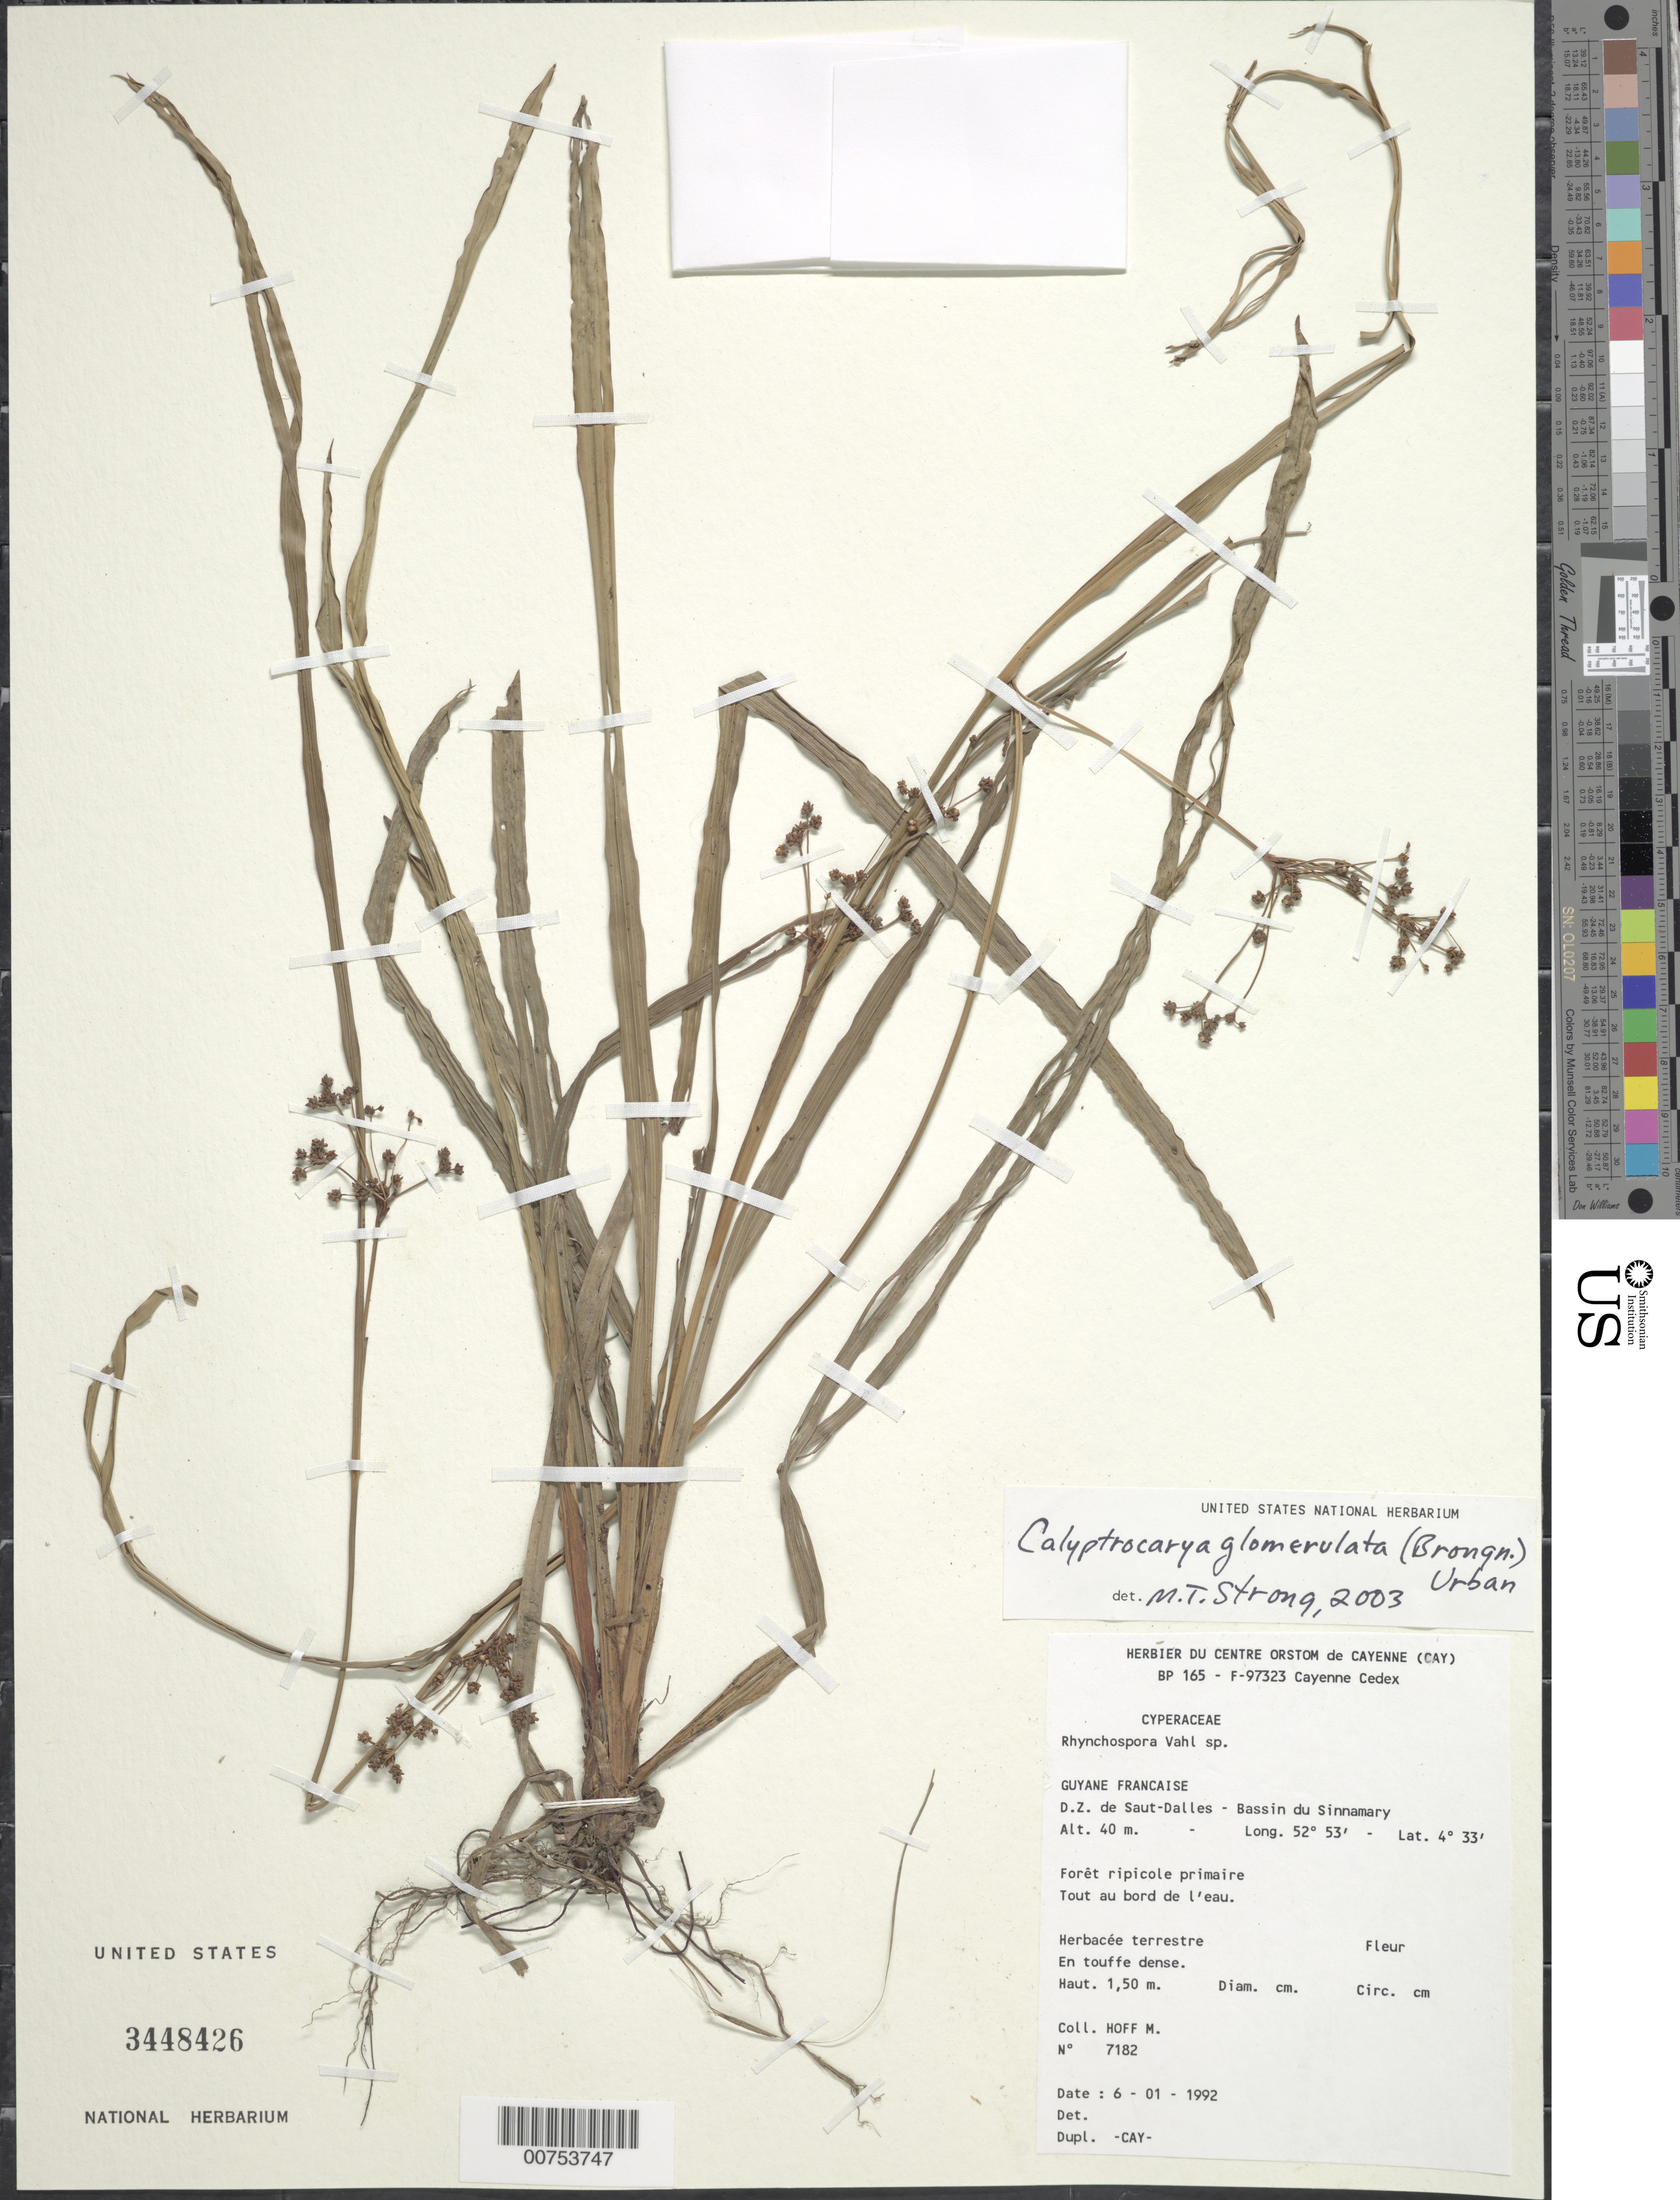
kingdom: Plantae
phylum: Tracheophyta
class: Liliopsida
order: Poales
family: Cyperaceae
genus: Calyptrocarya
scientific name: Calyptrocarya glomerulata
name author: (Brongn.) Urb.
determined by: Strong, M. T., (US), Smithsonian Institution - National Museum of Natural History (UNITED STATES)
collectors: M. Hoff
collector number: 7182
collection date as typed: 6-Jan-92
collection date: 1992-01-06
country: French Guiana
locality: D.Z. de Saut-Dalles, Bassin du Sinnamary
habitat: Primary riparian forest, along edge of water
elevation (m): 40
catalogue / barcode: US 3448426